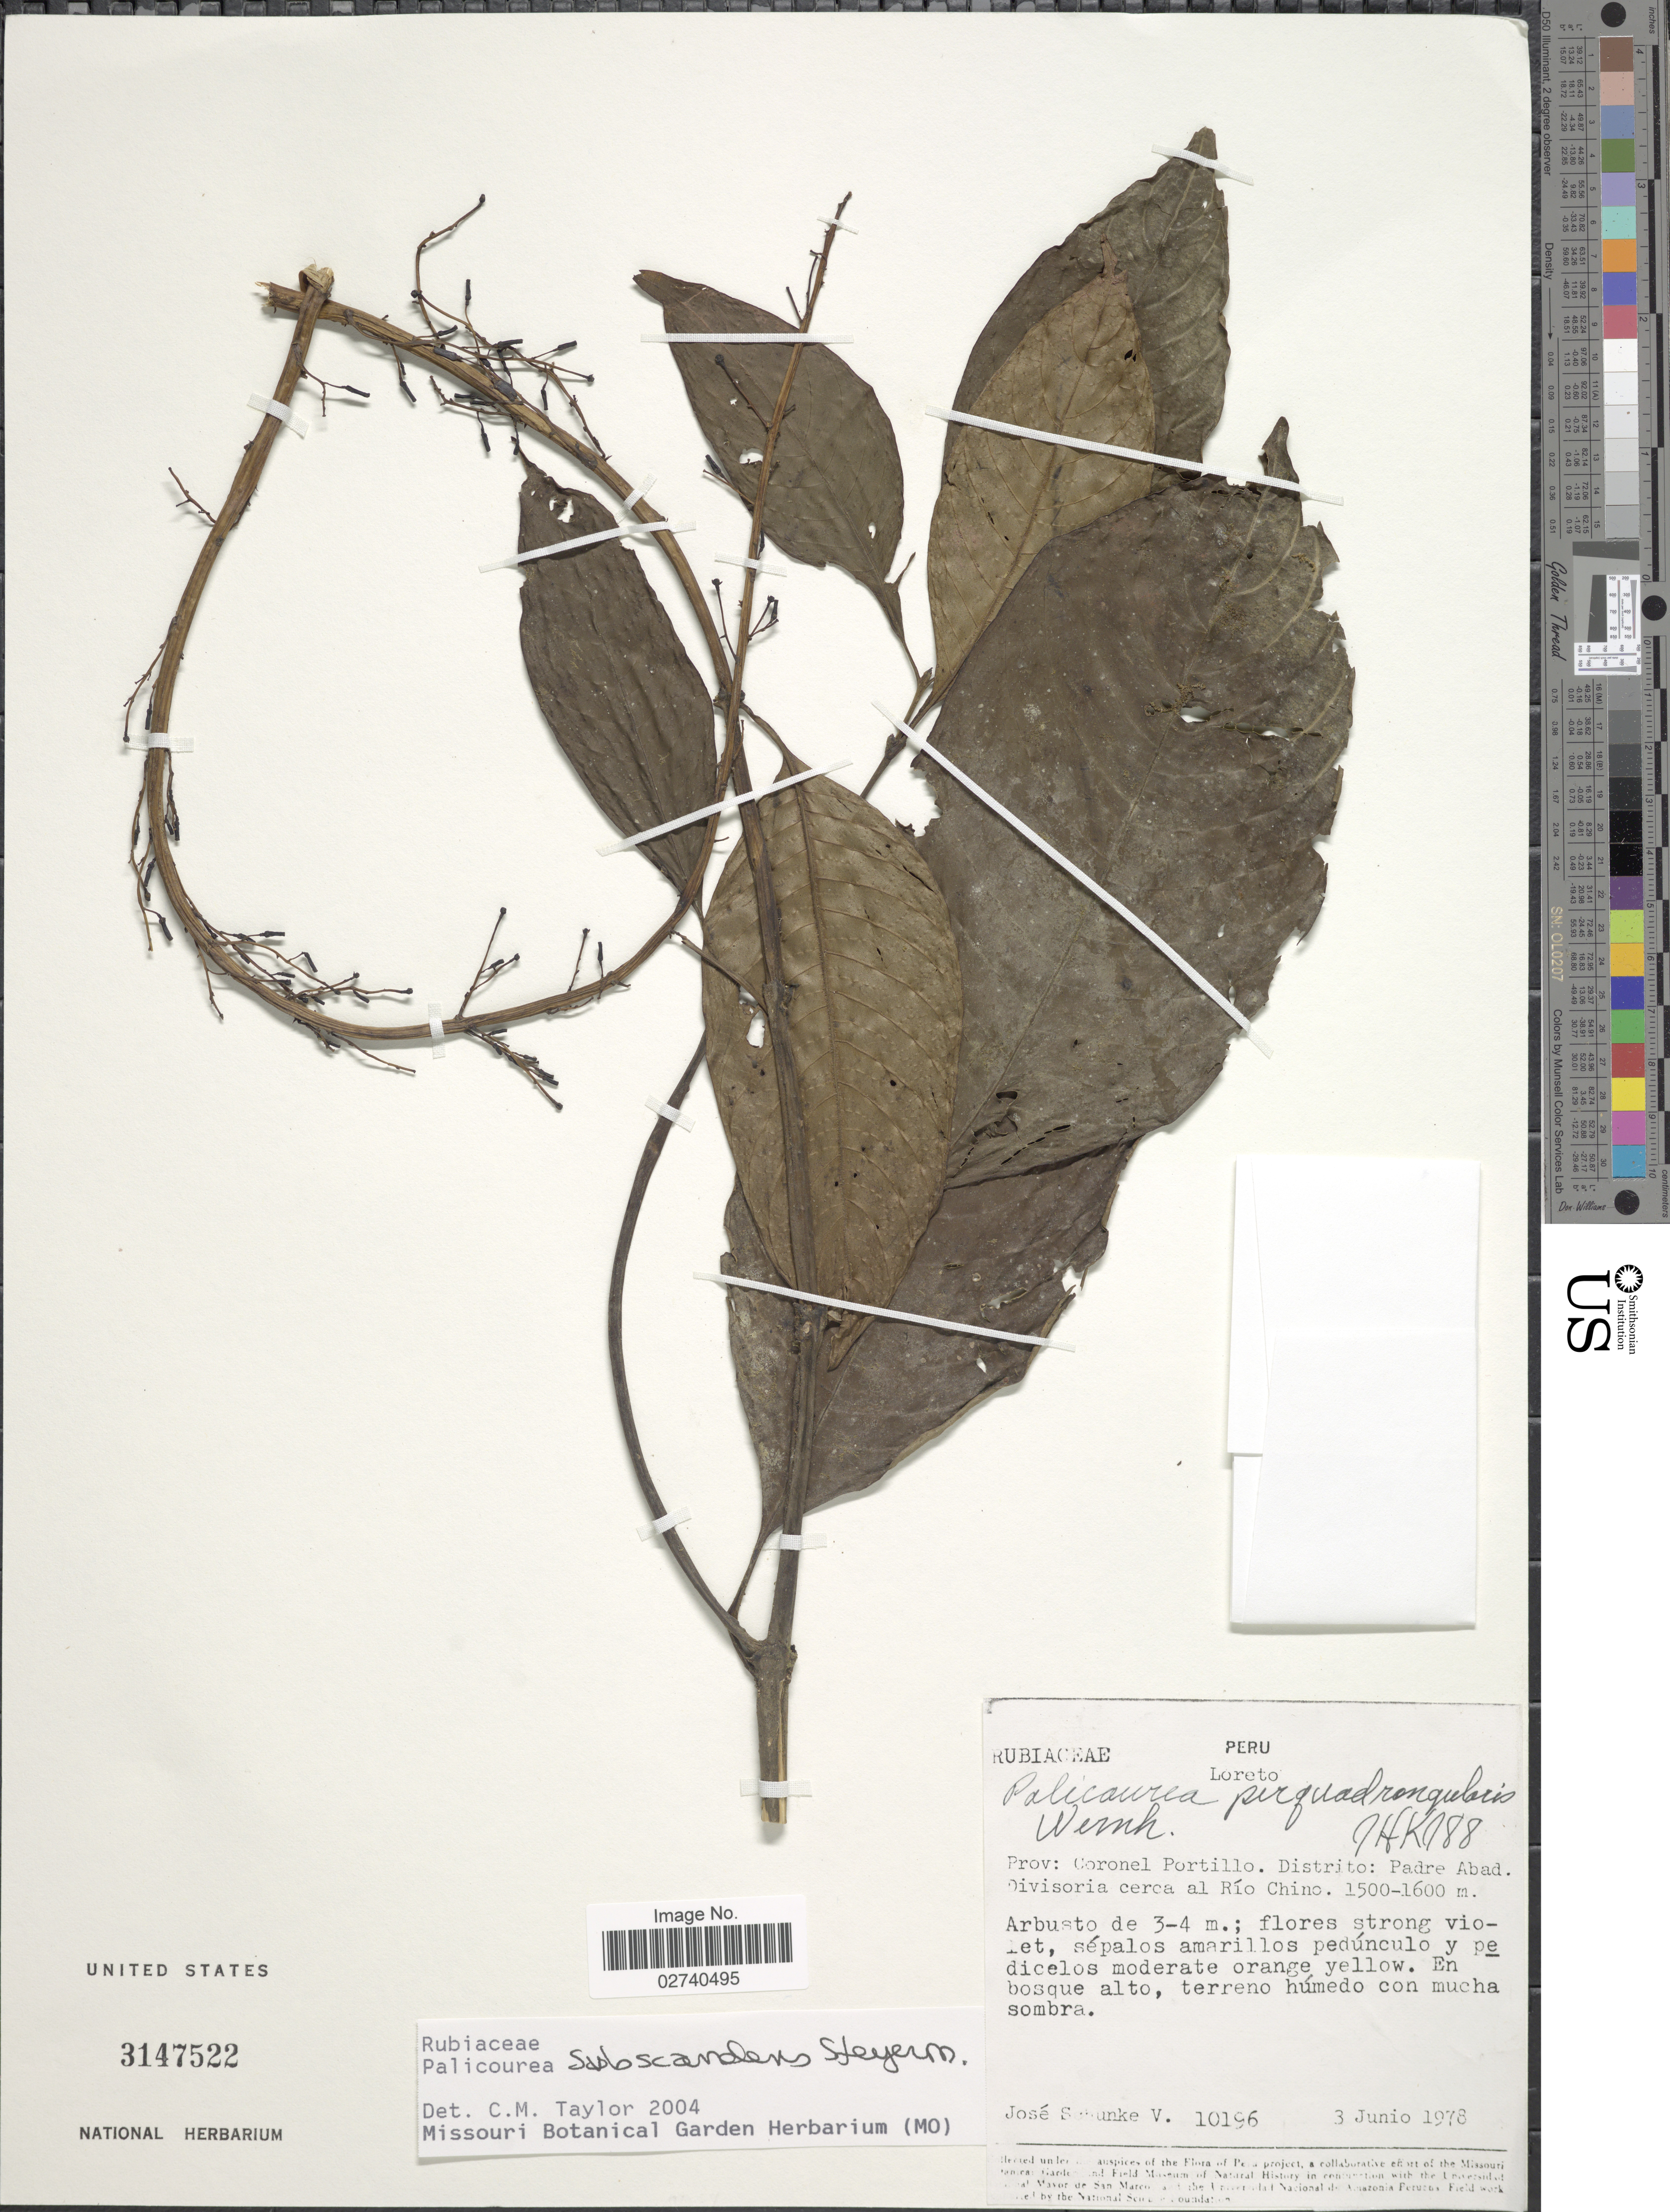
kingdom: Plantae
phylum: Tracheophyta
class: Magnoliopsida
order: Gentianales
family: Rubiaceae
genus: Palicourea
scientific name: Palicourea subscandens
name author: Standl. ex Steyerm.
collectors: J. Schunke Vigo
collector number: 10196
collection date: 1978-06-03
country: Peru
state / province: Loreto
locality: Prov: Coronel Portillo. Distrito: Padre Abad. Divisoria cerca al Rio Chino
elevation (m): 1500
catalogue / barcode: US 3147522